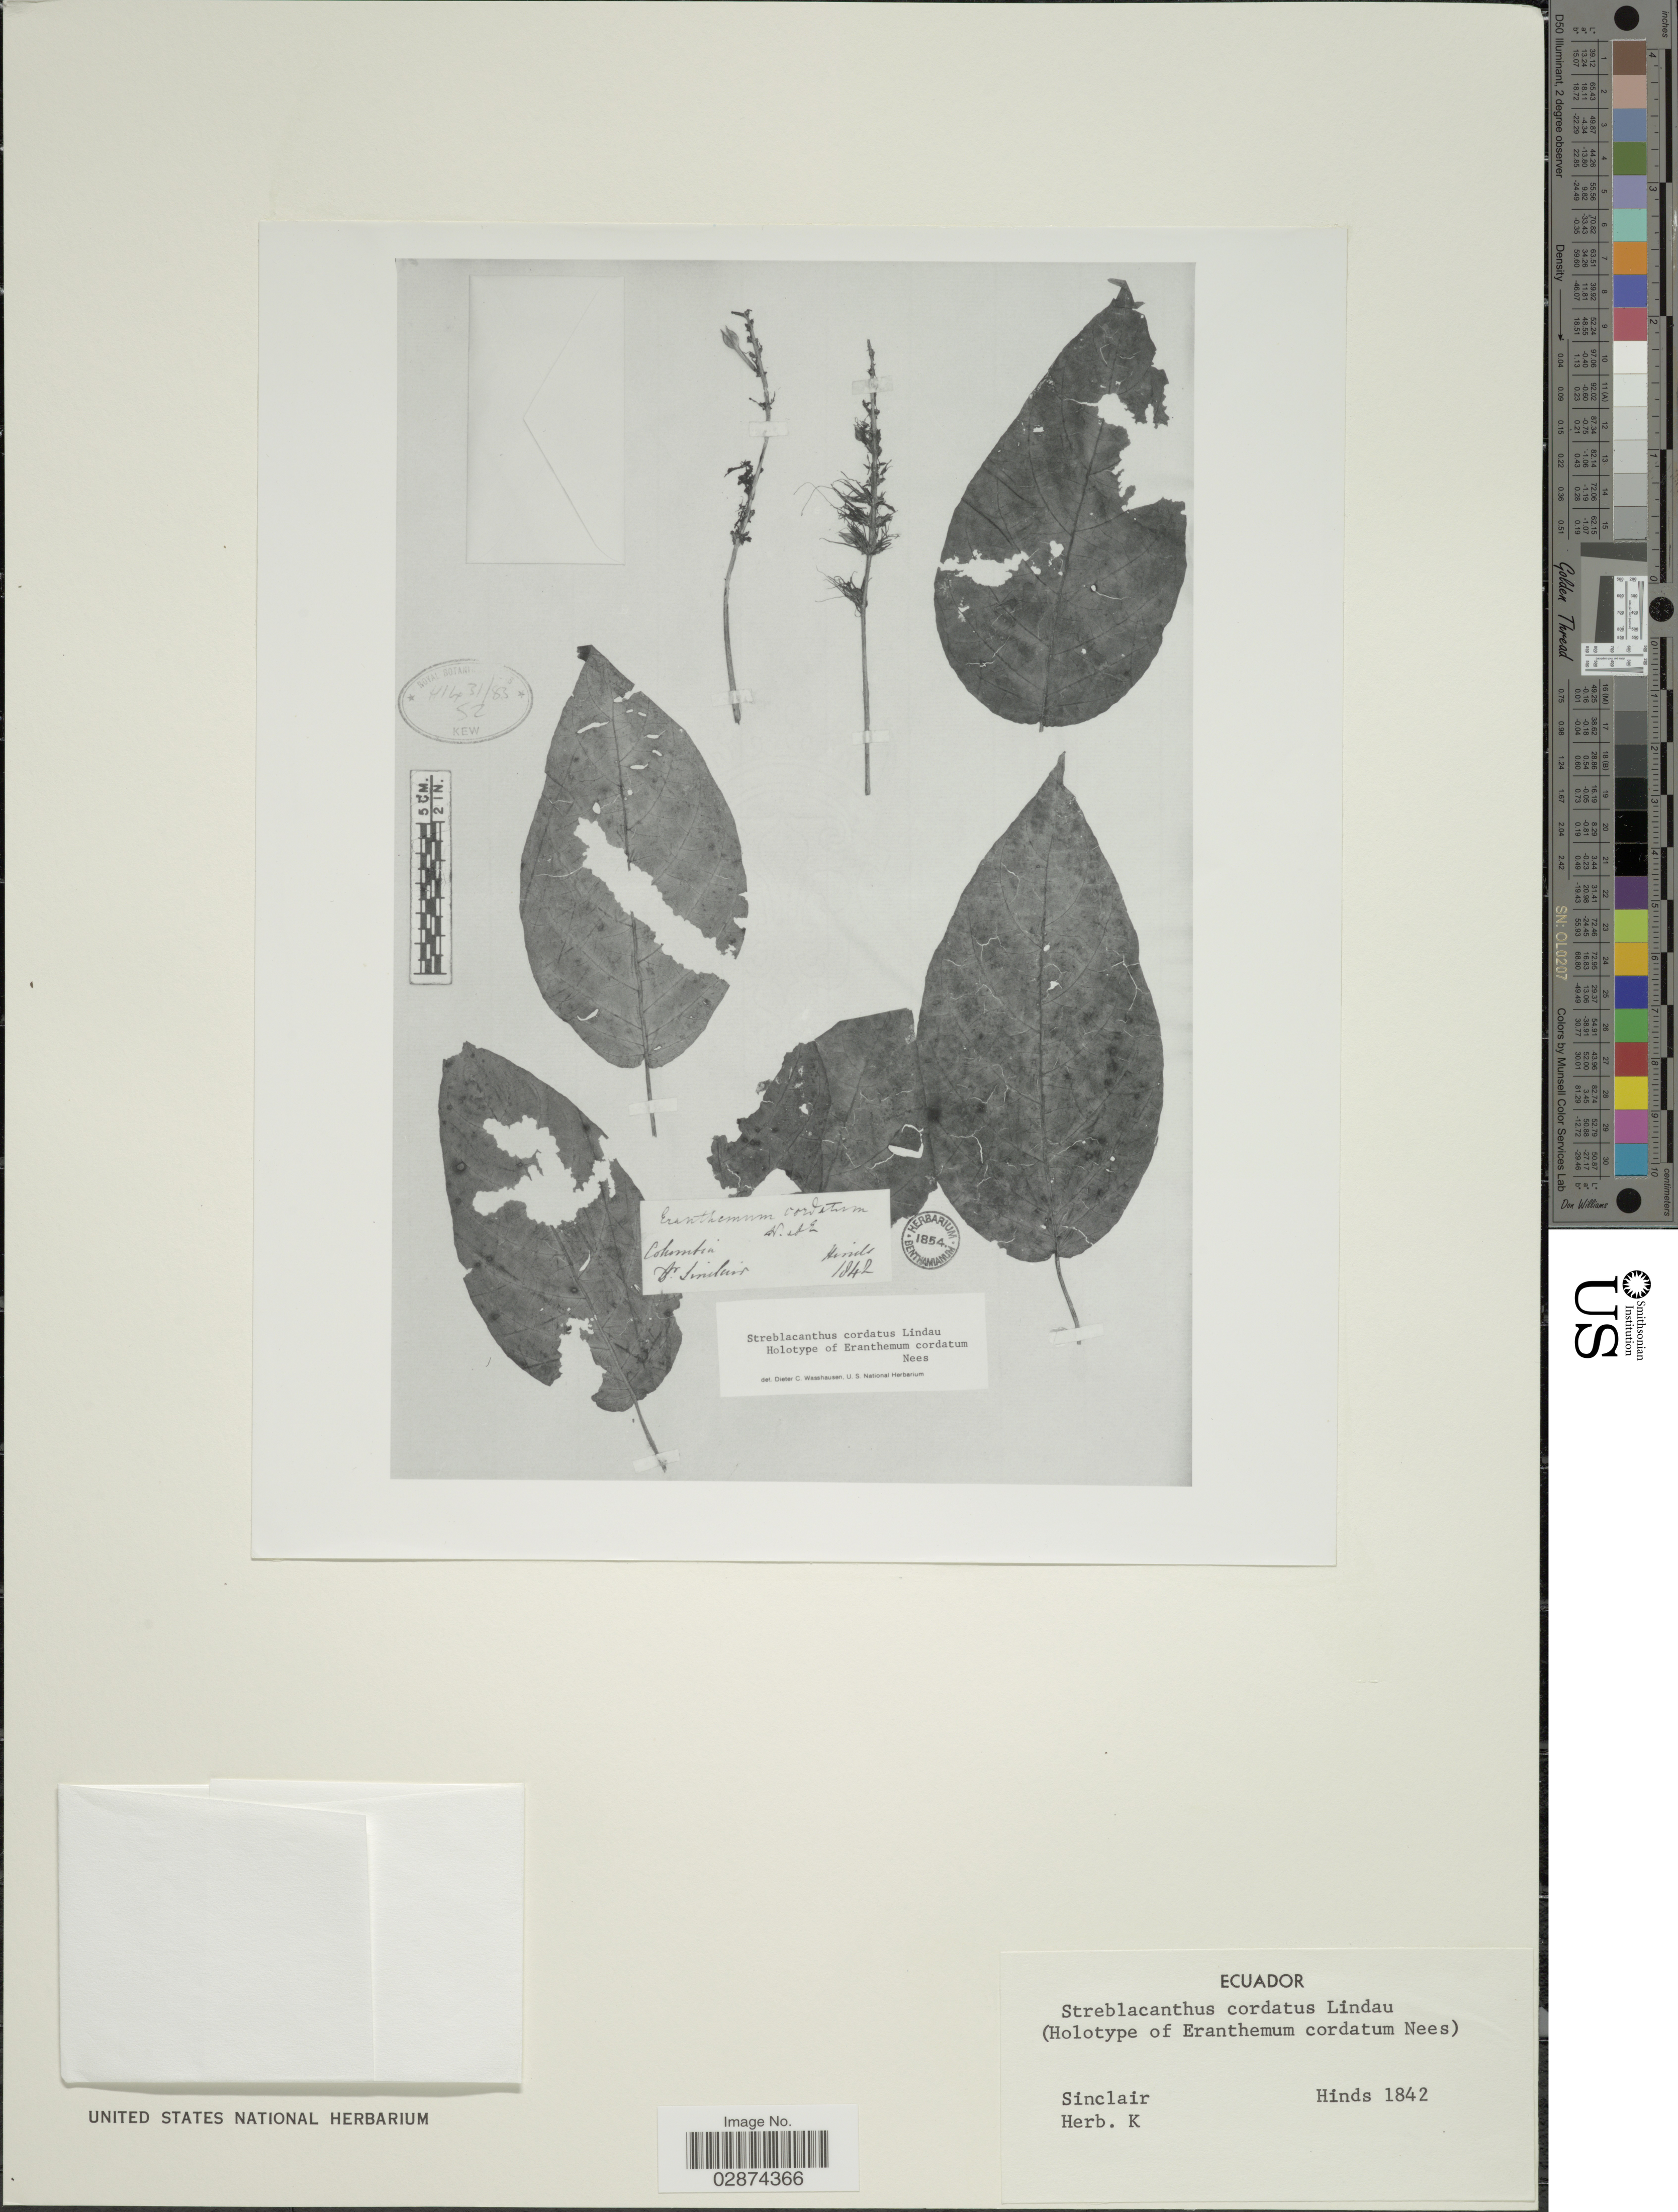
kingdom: Plantae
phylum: Tracheophyta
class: Magnoliopsida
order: Lamiales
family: Acanthaceae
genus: Streblacanthus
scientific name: Streblacanthus cordatus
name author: Lindau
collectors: -. Hinds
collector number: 1842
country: Ecuador